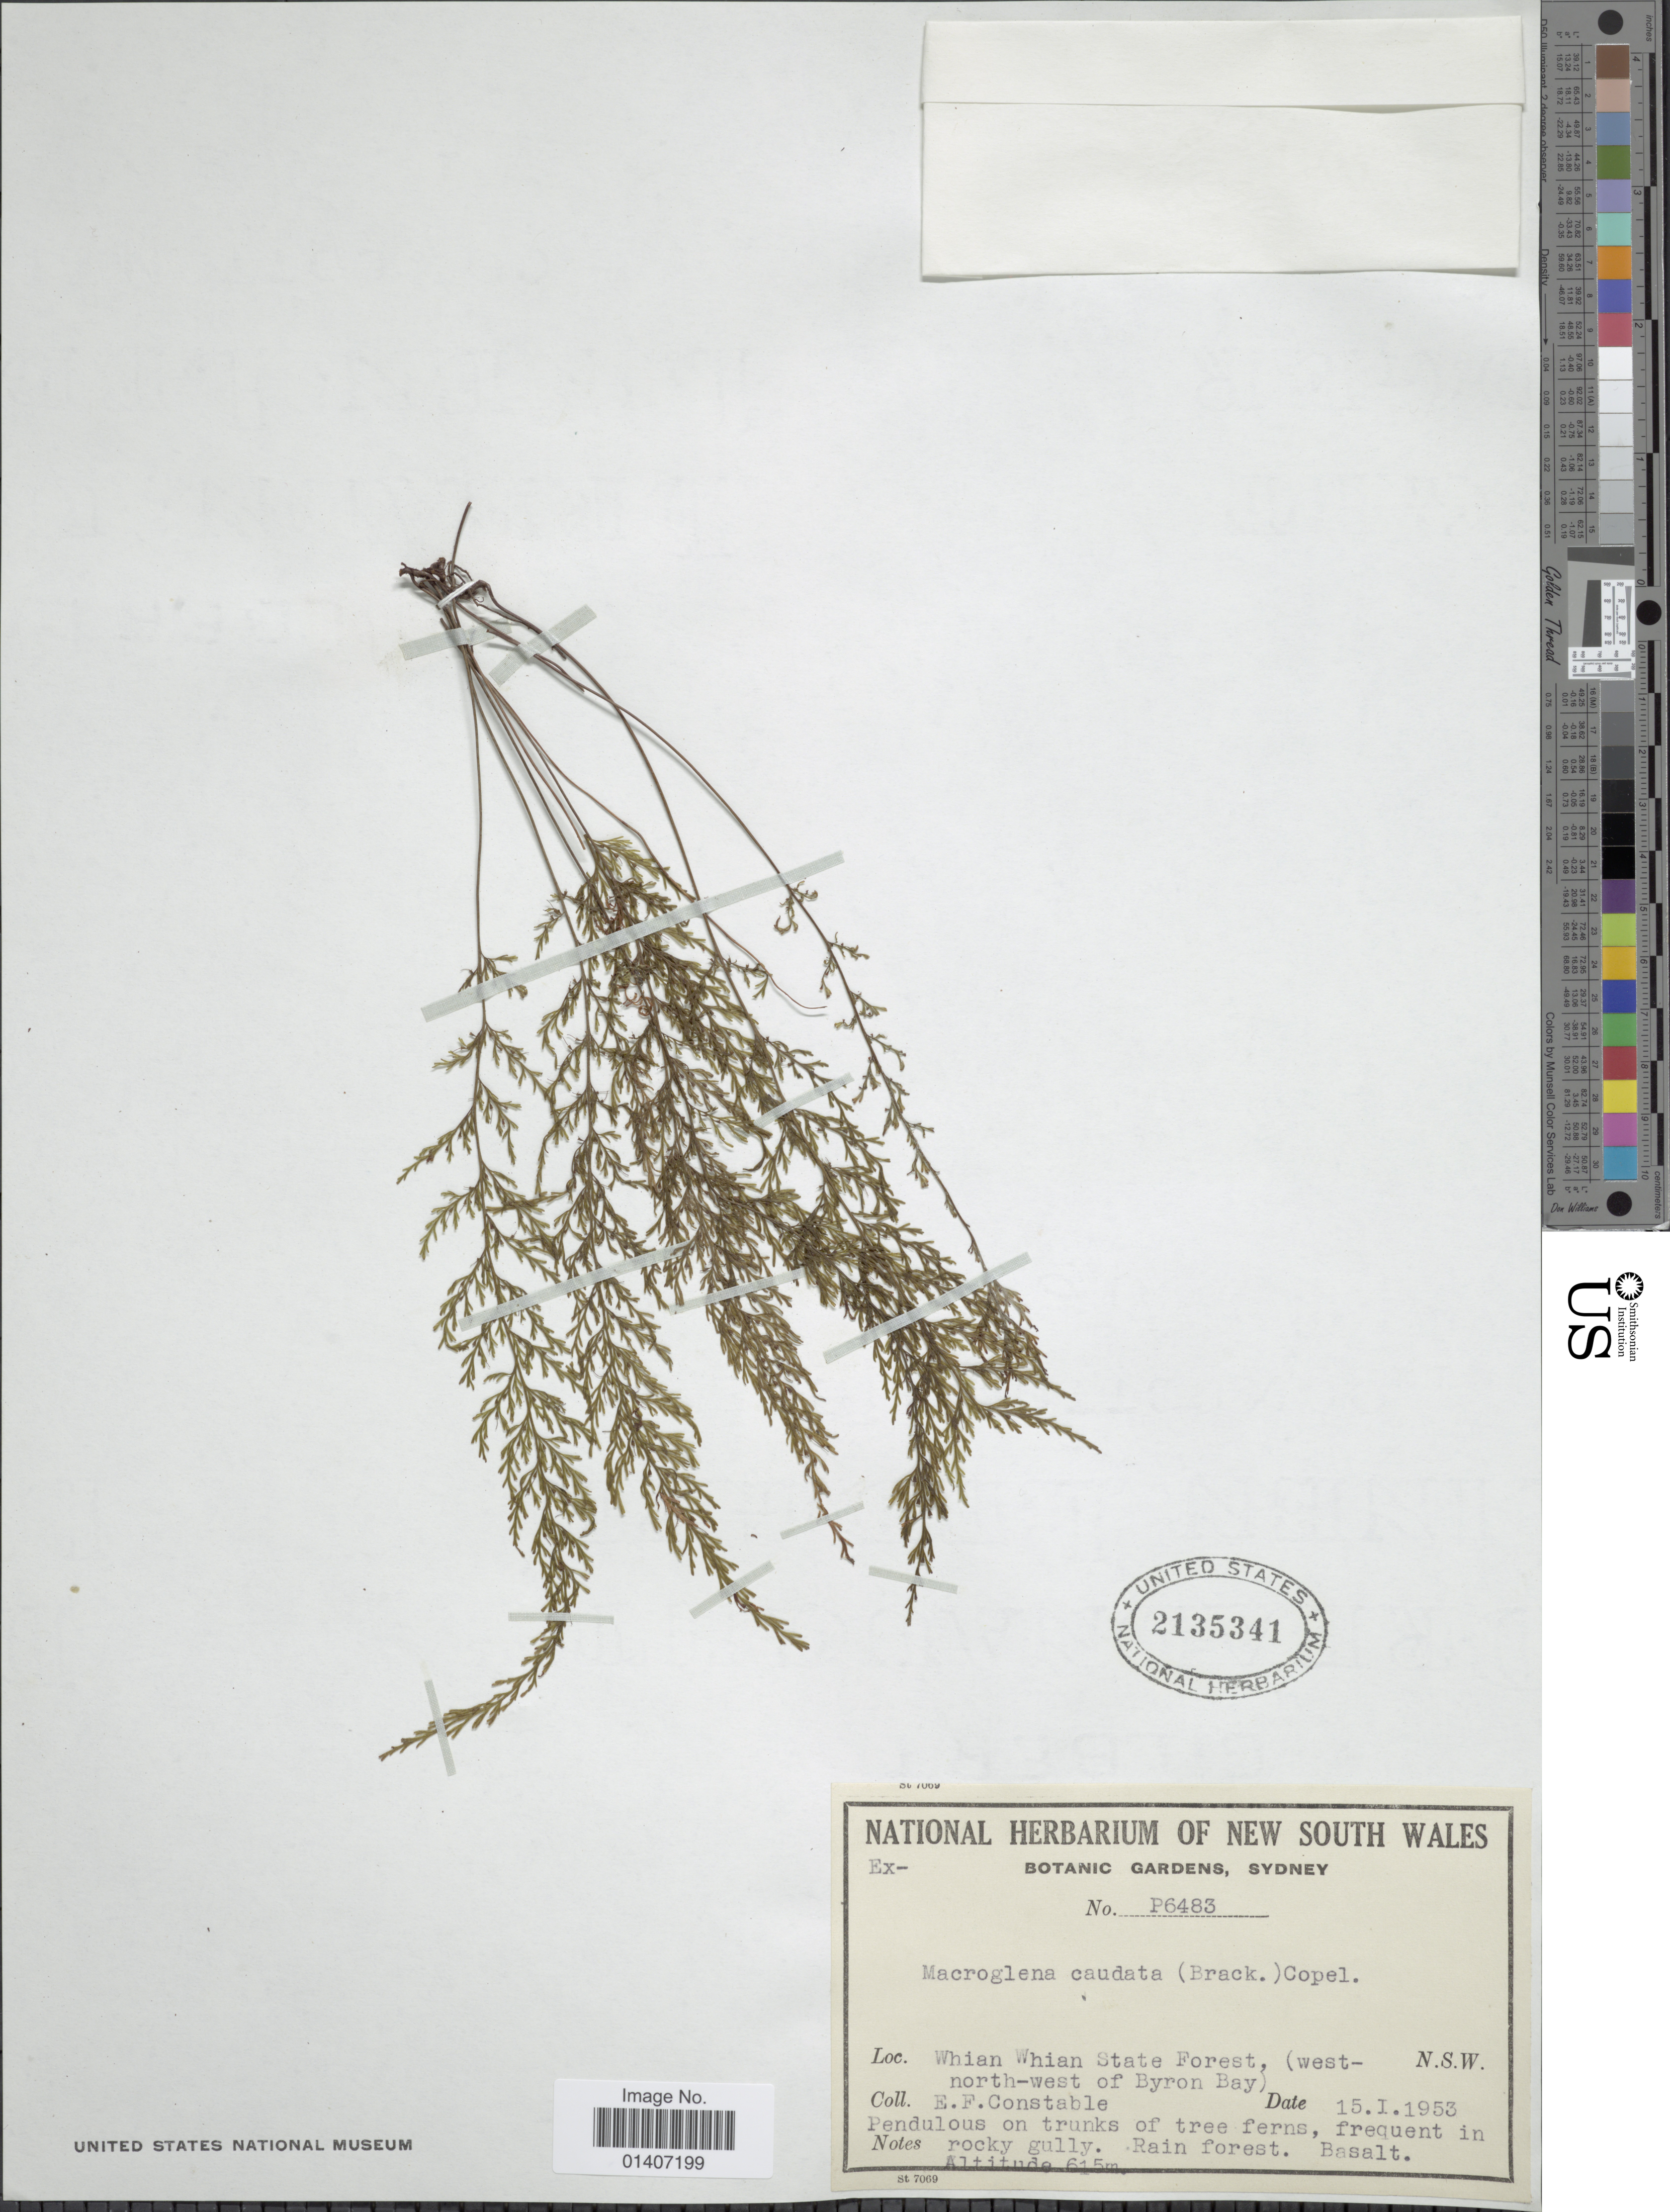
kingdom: Plantae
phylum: Tracheophyta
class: Polypodiopsida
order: Hymenophyllales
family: Hymenophyllaceae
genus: Abrodictyum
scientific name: Abrodictyum caudatum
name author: (Brack.) Ebihara & K. Iwats.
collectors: E. F. Constable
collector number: P6483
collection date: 1953-01-15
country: Australia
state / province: New South Wales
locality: Whian Whian State forest,(west-north-west of Byron Bay), NSW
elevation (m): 615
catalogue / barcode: US 2135341